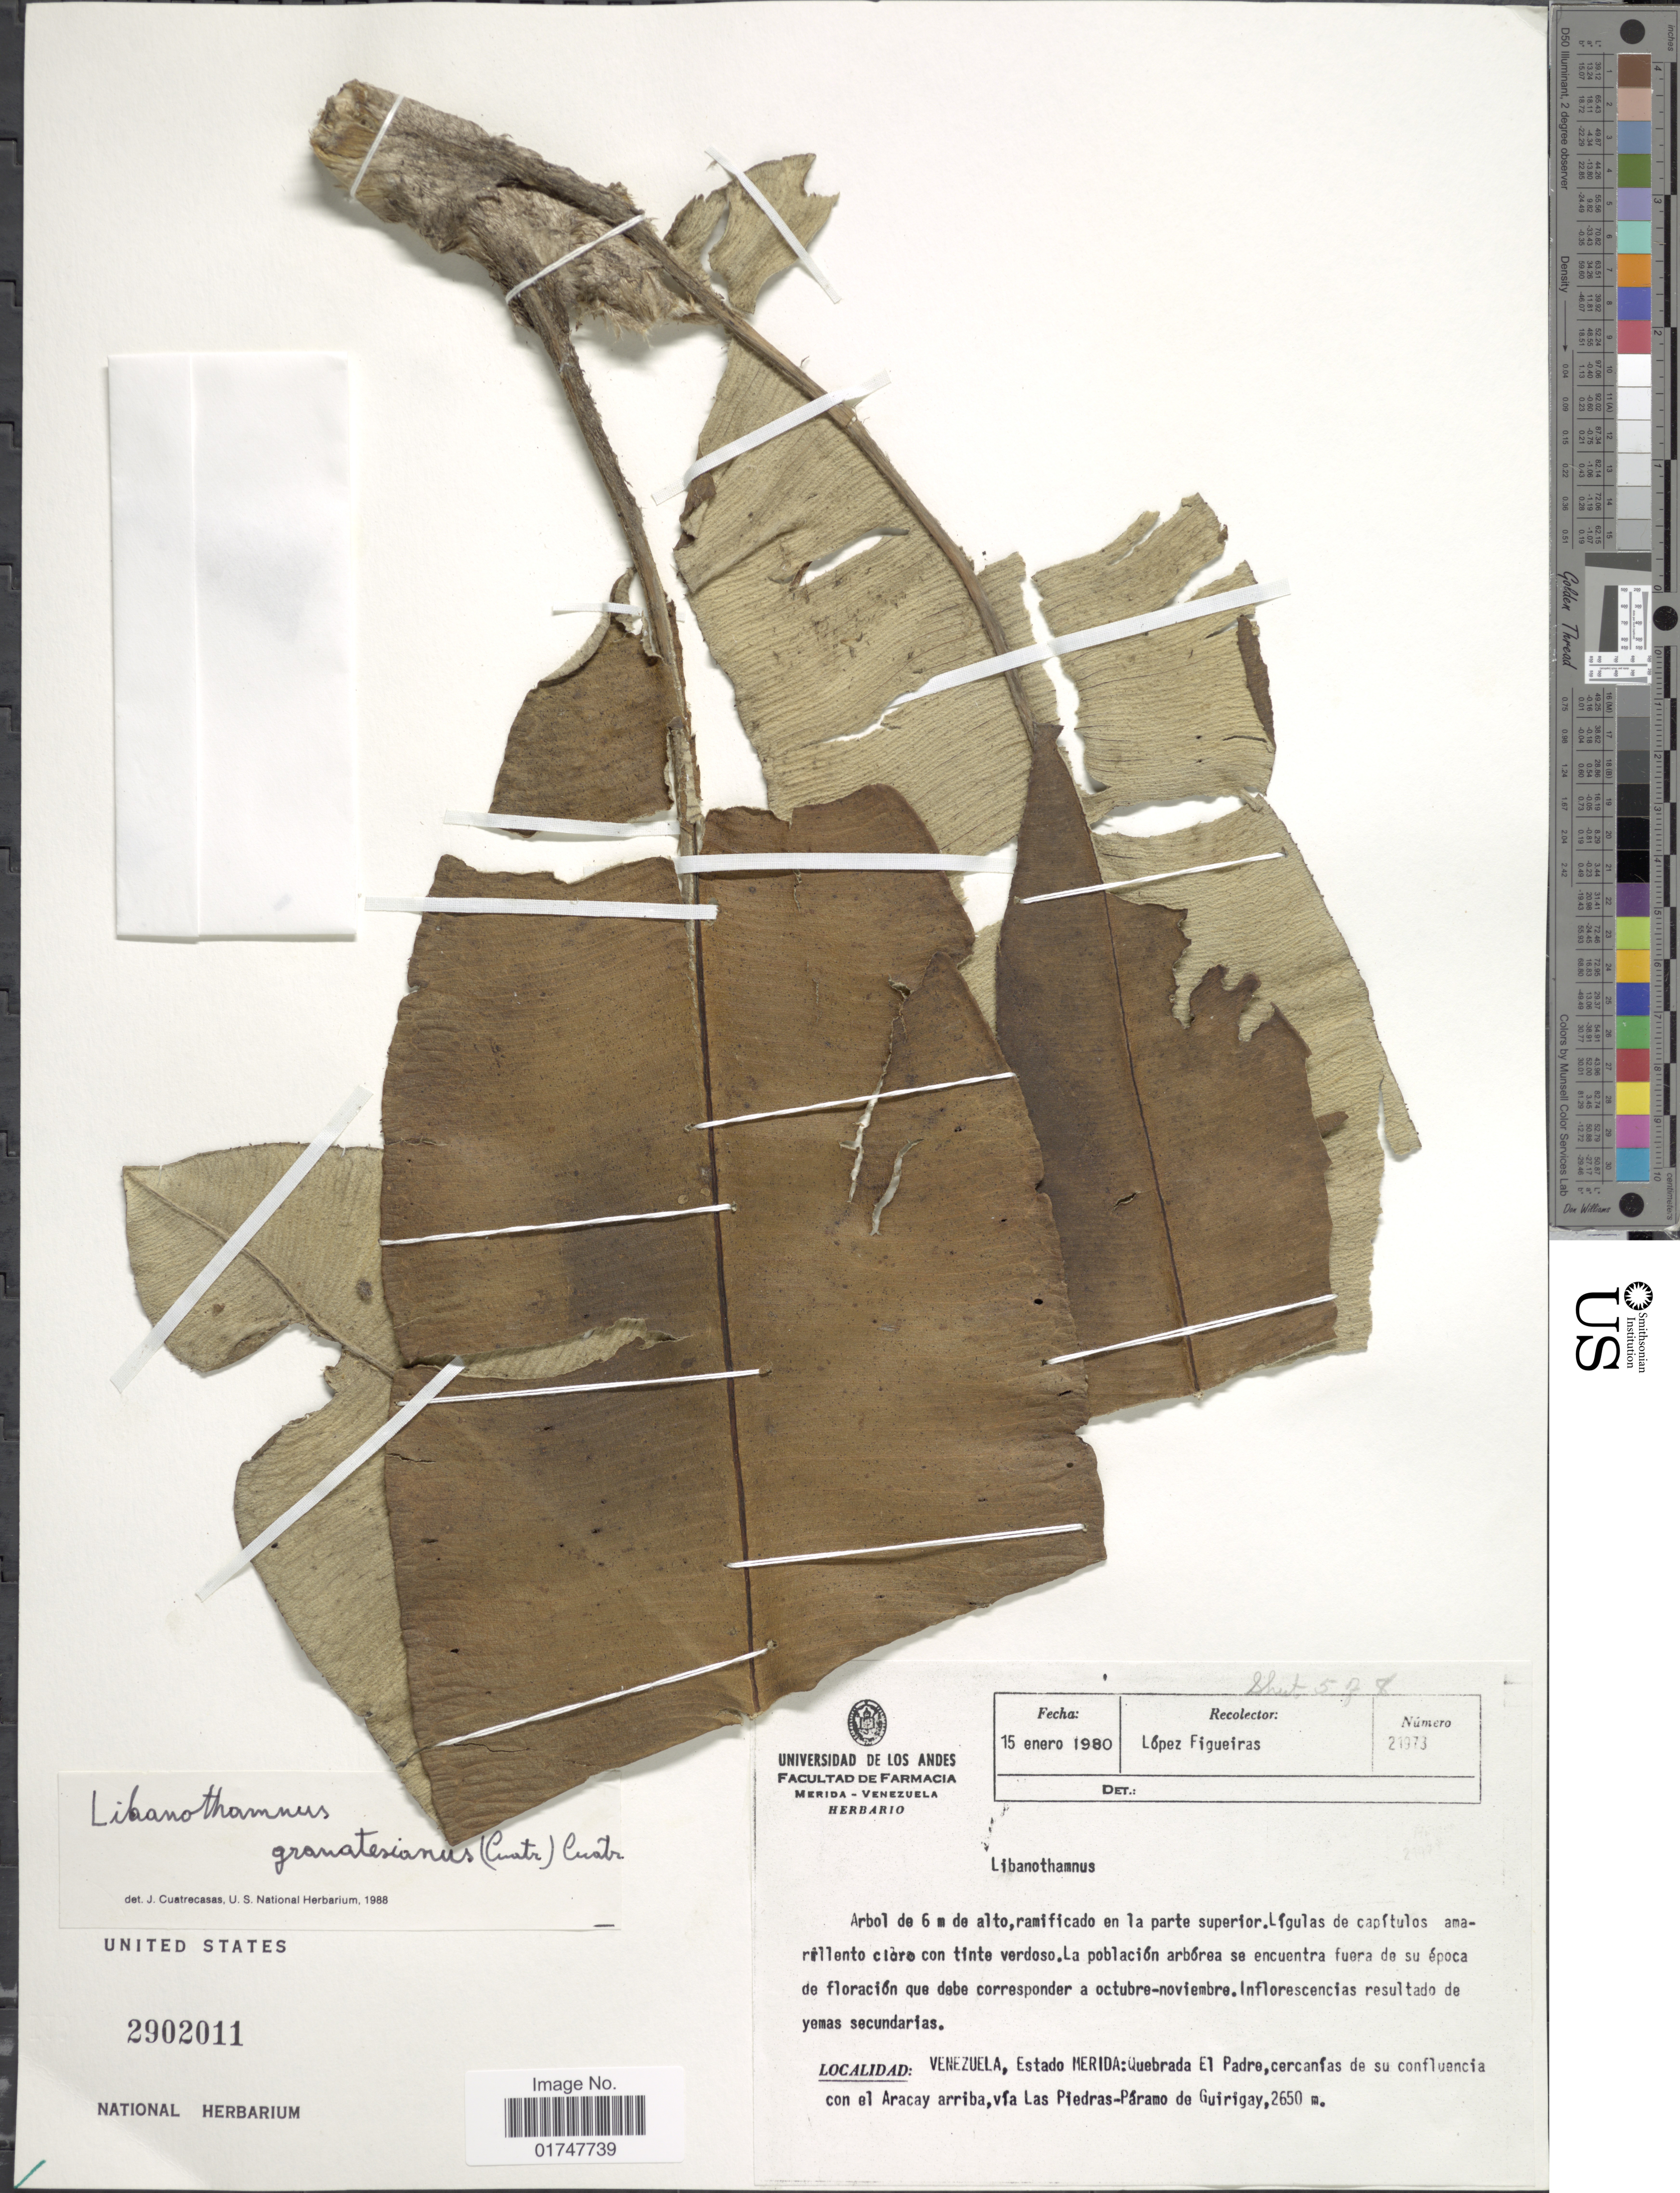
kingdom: Plantae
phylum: Tracheophyta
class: Magnoliopsida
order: Asterales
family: Asteraceae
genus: Libanothamnus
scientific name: Libanothamnus banksiaefolius subsp. granatesianus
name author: (Cuatrec.) Cuatrec.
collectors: F. López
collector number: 21973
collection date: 1980-01-15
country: Venezuela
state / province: Mérida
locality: Quebrada El Padre, cercanías de su confluencia con el Aracay Arriba, vía Las Piedras-Páramo de Guirigay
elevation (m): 2650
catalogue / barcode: US 2902011